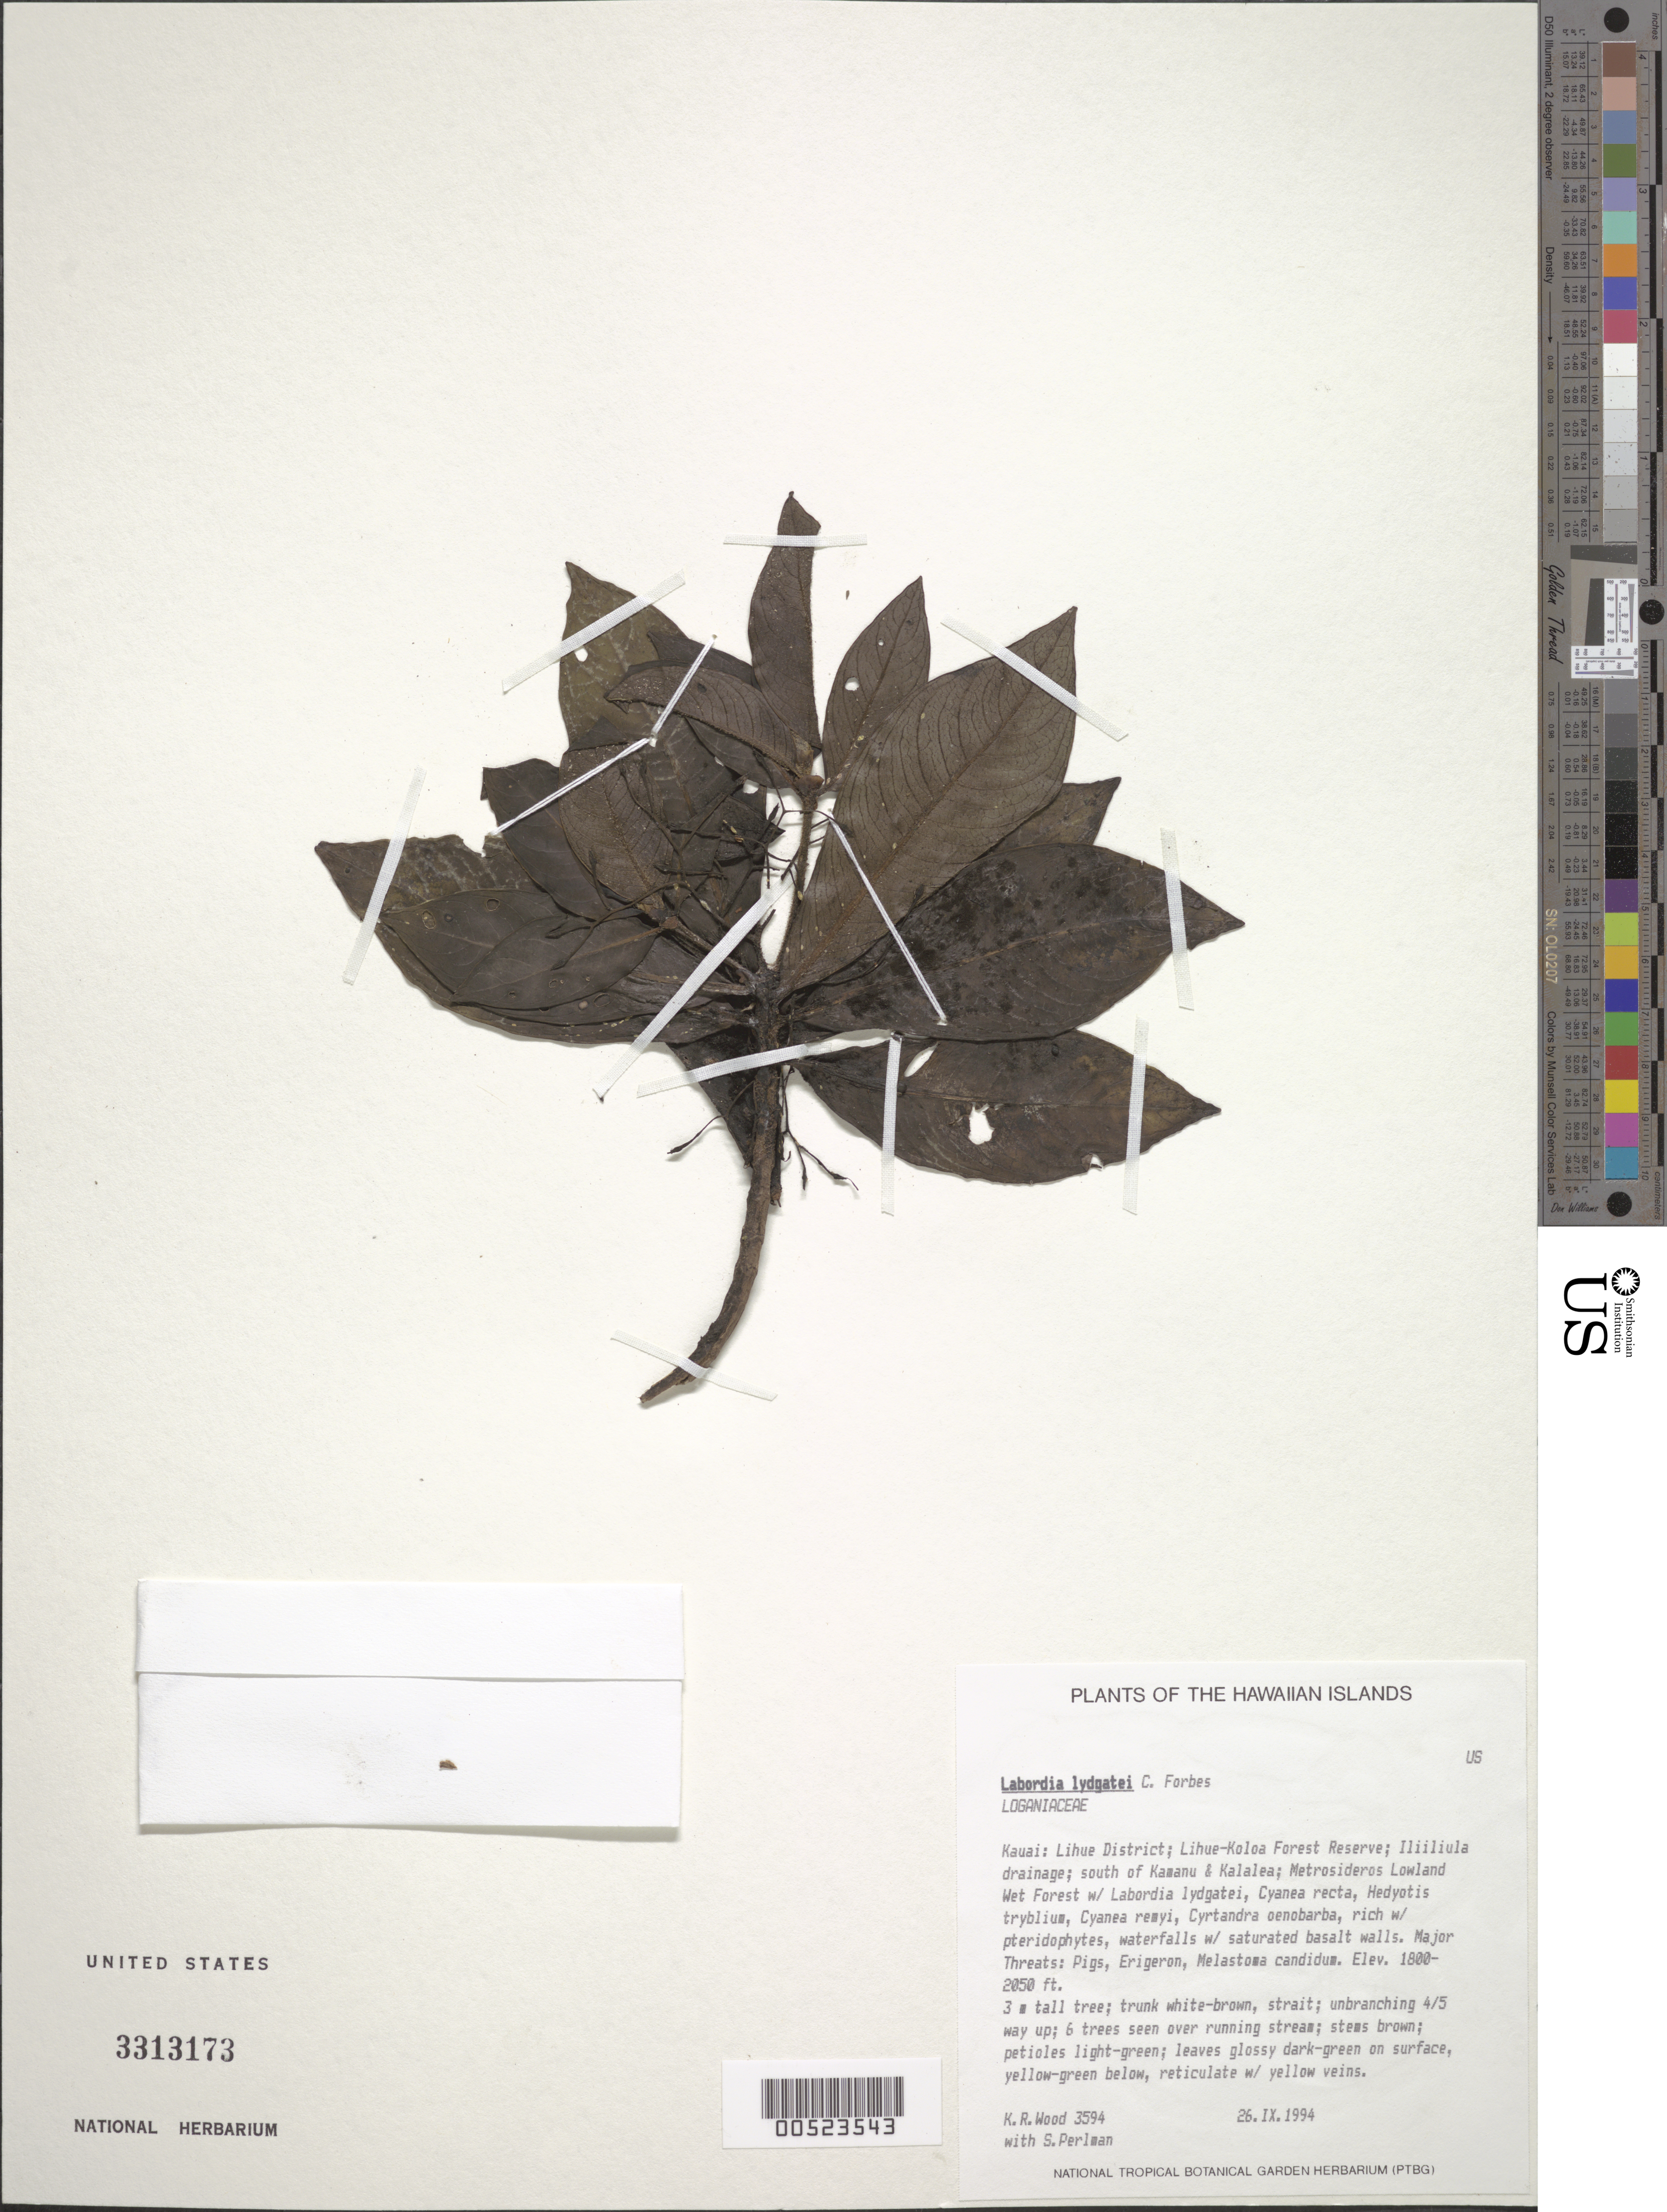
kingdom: Plantae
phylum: Tracheophyta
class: Magnoliopsida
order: Gentianales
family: Loganiaceae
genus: Geniostoma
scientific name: Geniostoma lydgatei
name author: (C.N. Forbes) Byng & Christenh.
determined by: Wagner, W. L., (BOT), Smithsonian Institution - National Museum of Natural History (UNITED STATES)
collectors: K. R. Wood & S. P. Perlman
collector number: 3594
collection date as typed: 26 Sep 1994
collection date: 1994-09-26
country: United States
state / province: Hawaii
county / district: Kauai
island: Kaua'i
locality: Lihue Dist, Lihue-Koloa Forest Reserve, Iliiliula drainage, S of Kamanu & Kalalea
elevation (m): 549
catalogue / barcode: US 3313173